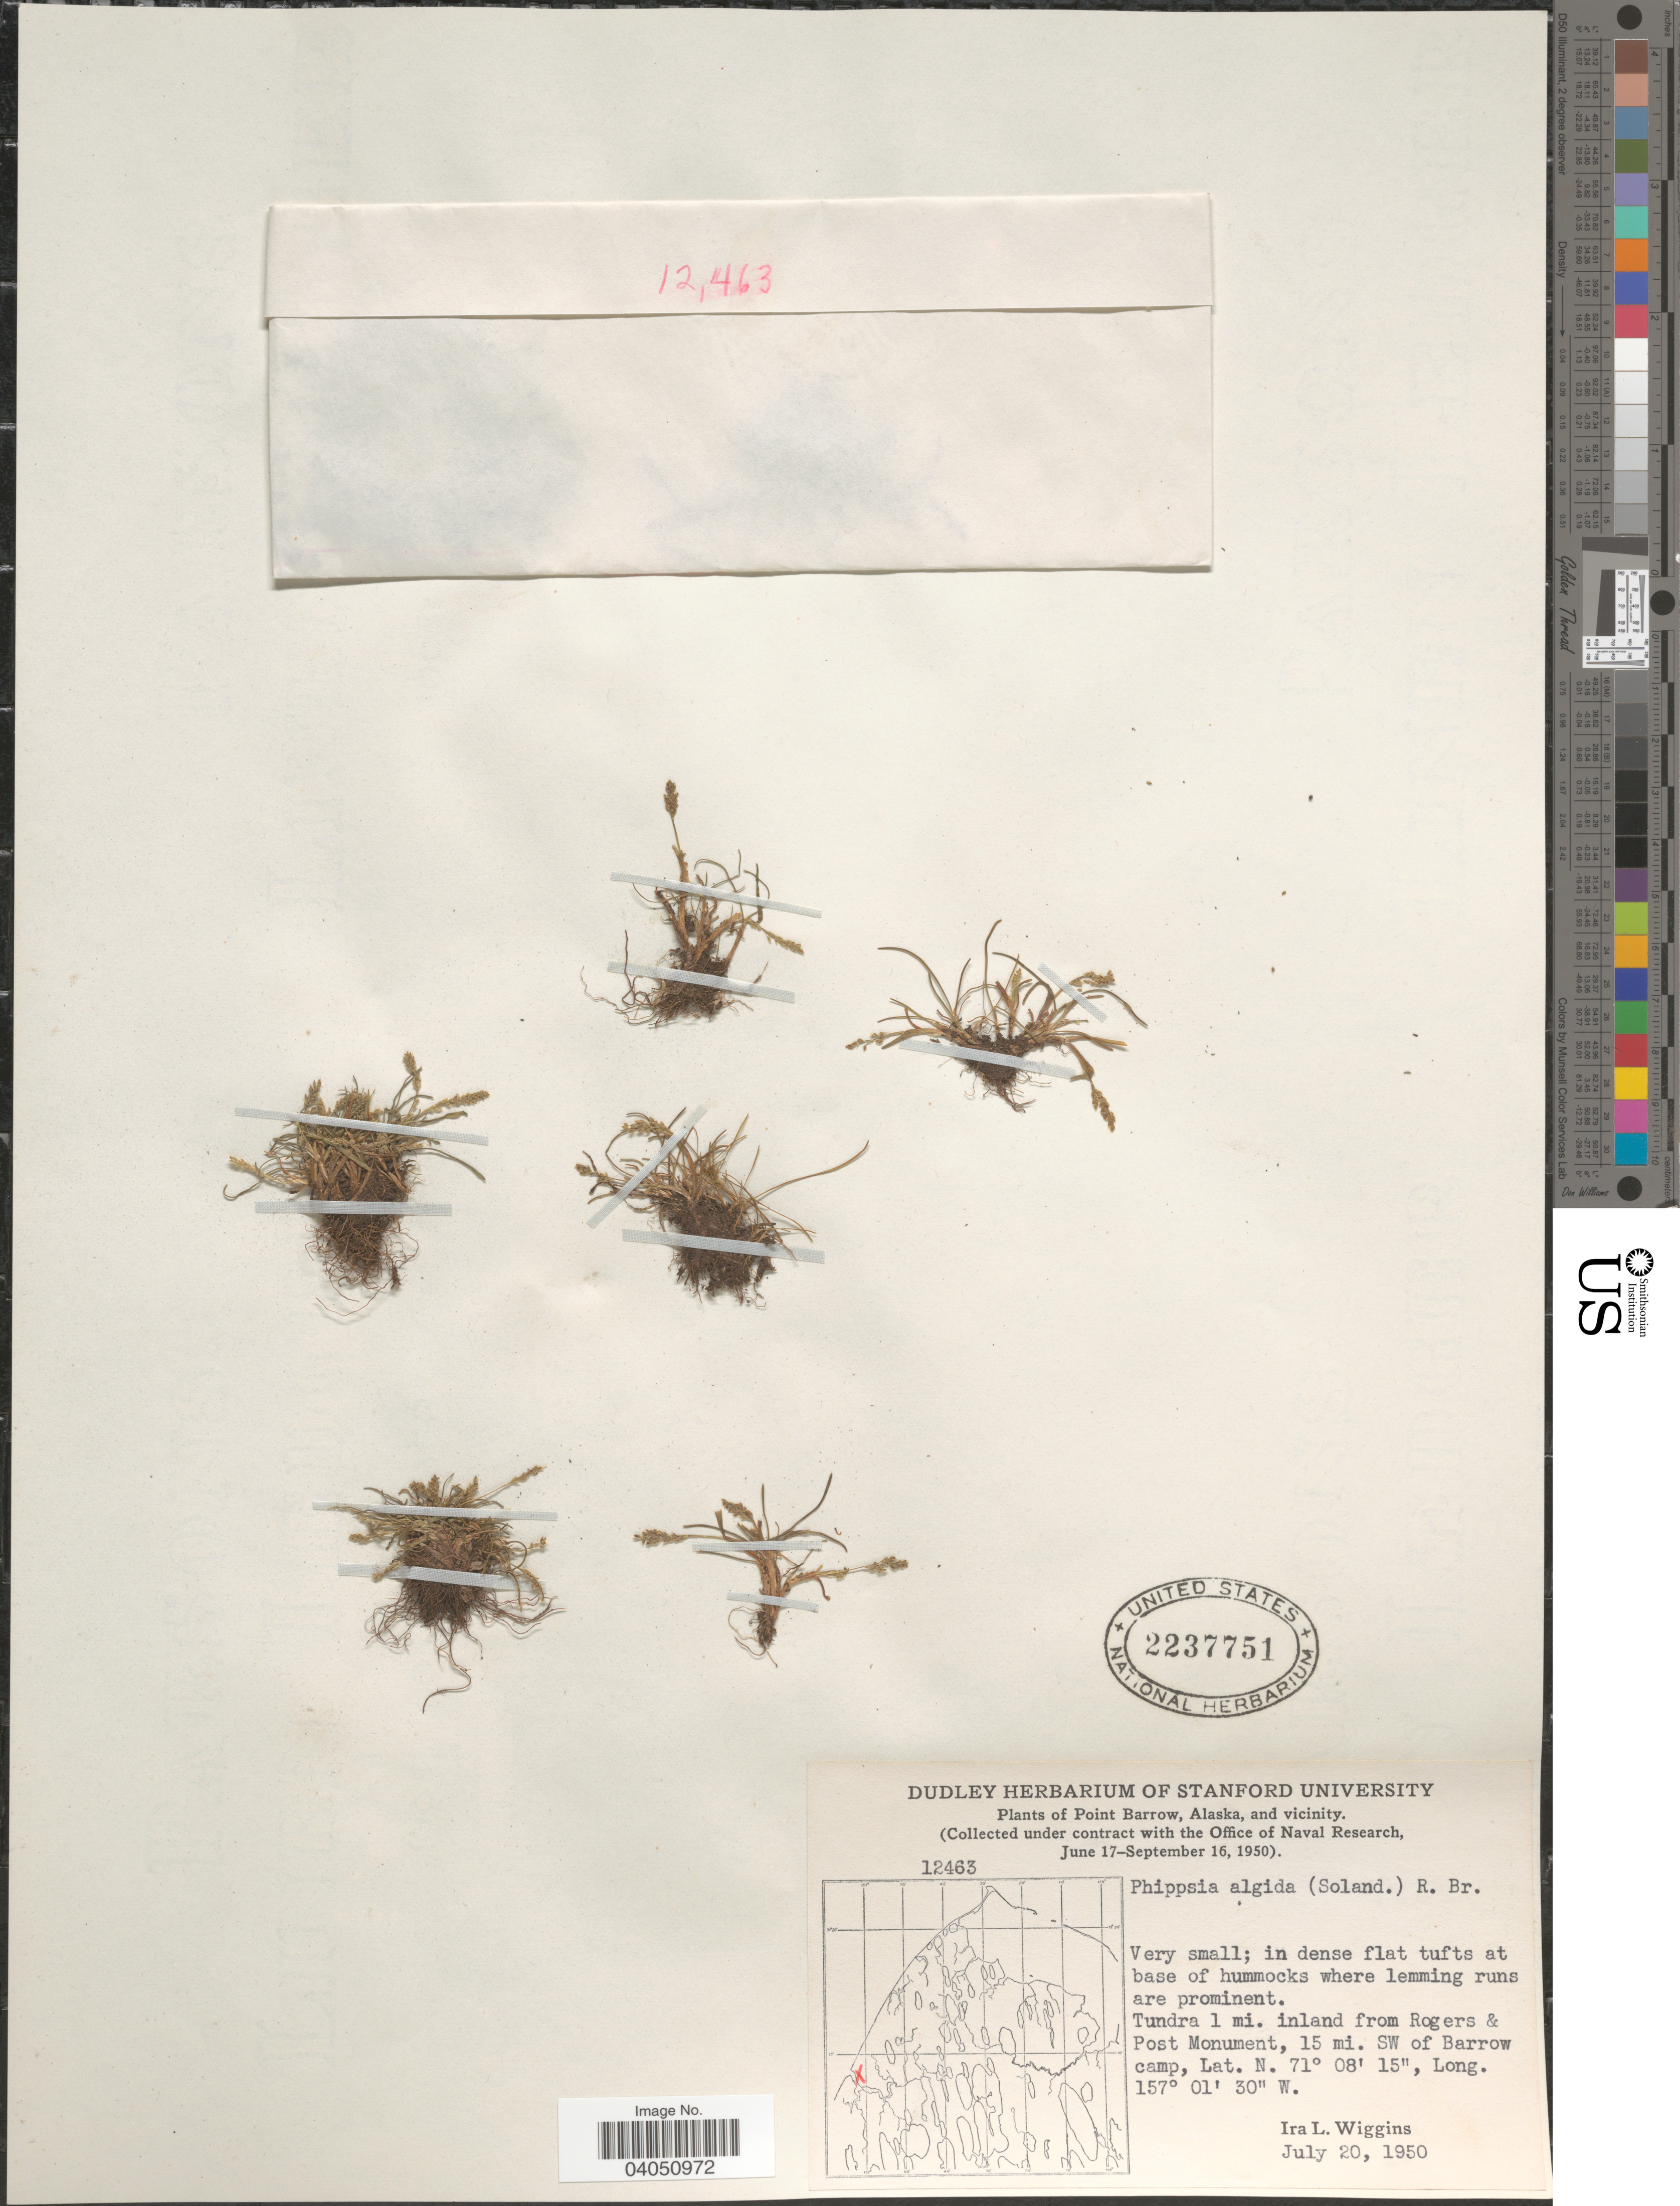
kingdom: Plantae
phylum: Tracheophyta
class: Liliopsida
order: Poales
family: Poaceae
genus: Phippsia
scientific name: Phippsia algida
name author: (Sol.) R. Br.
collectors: I. L. Wiggins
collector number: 12463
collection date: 1950-07-20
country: United States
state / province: Alaska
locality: Point Barrow, and vicinity. Tundra 1 mi. inland from Rogers & Post Monument, 15 mi. SW of Barrow camp.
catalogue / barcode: US 2237751